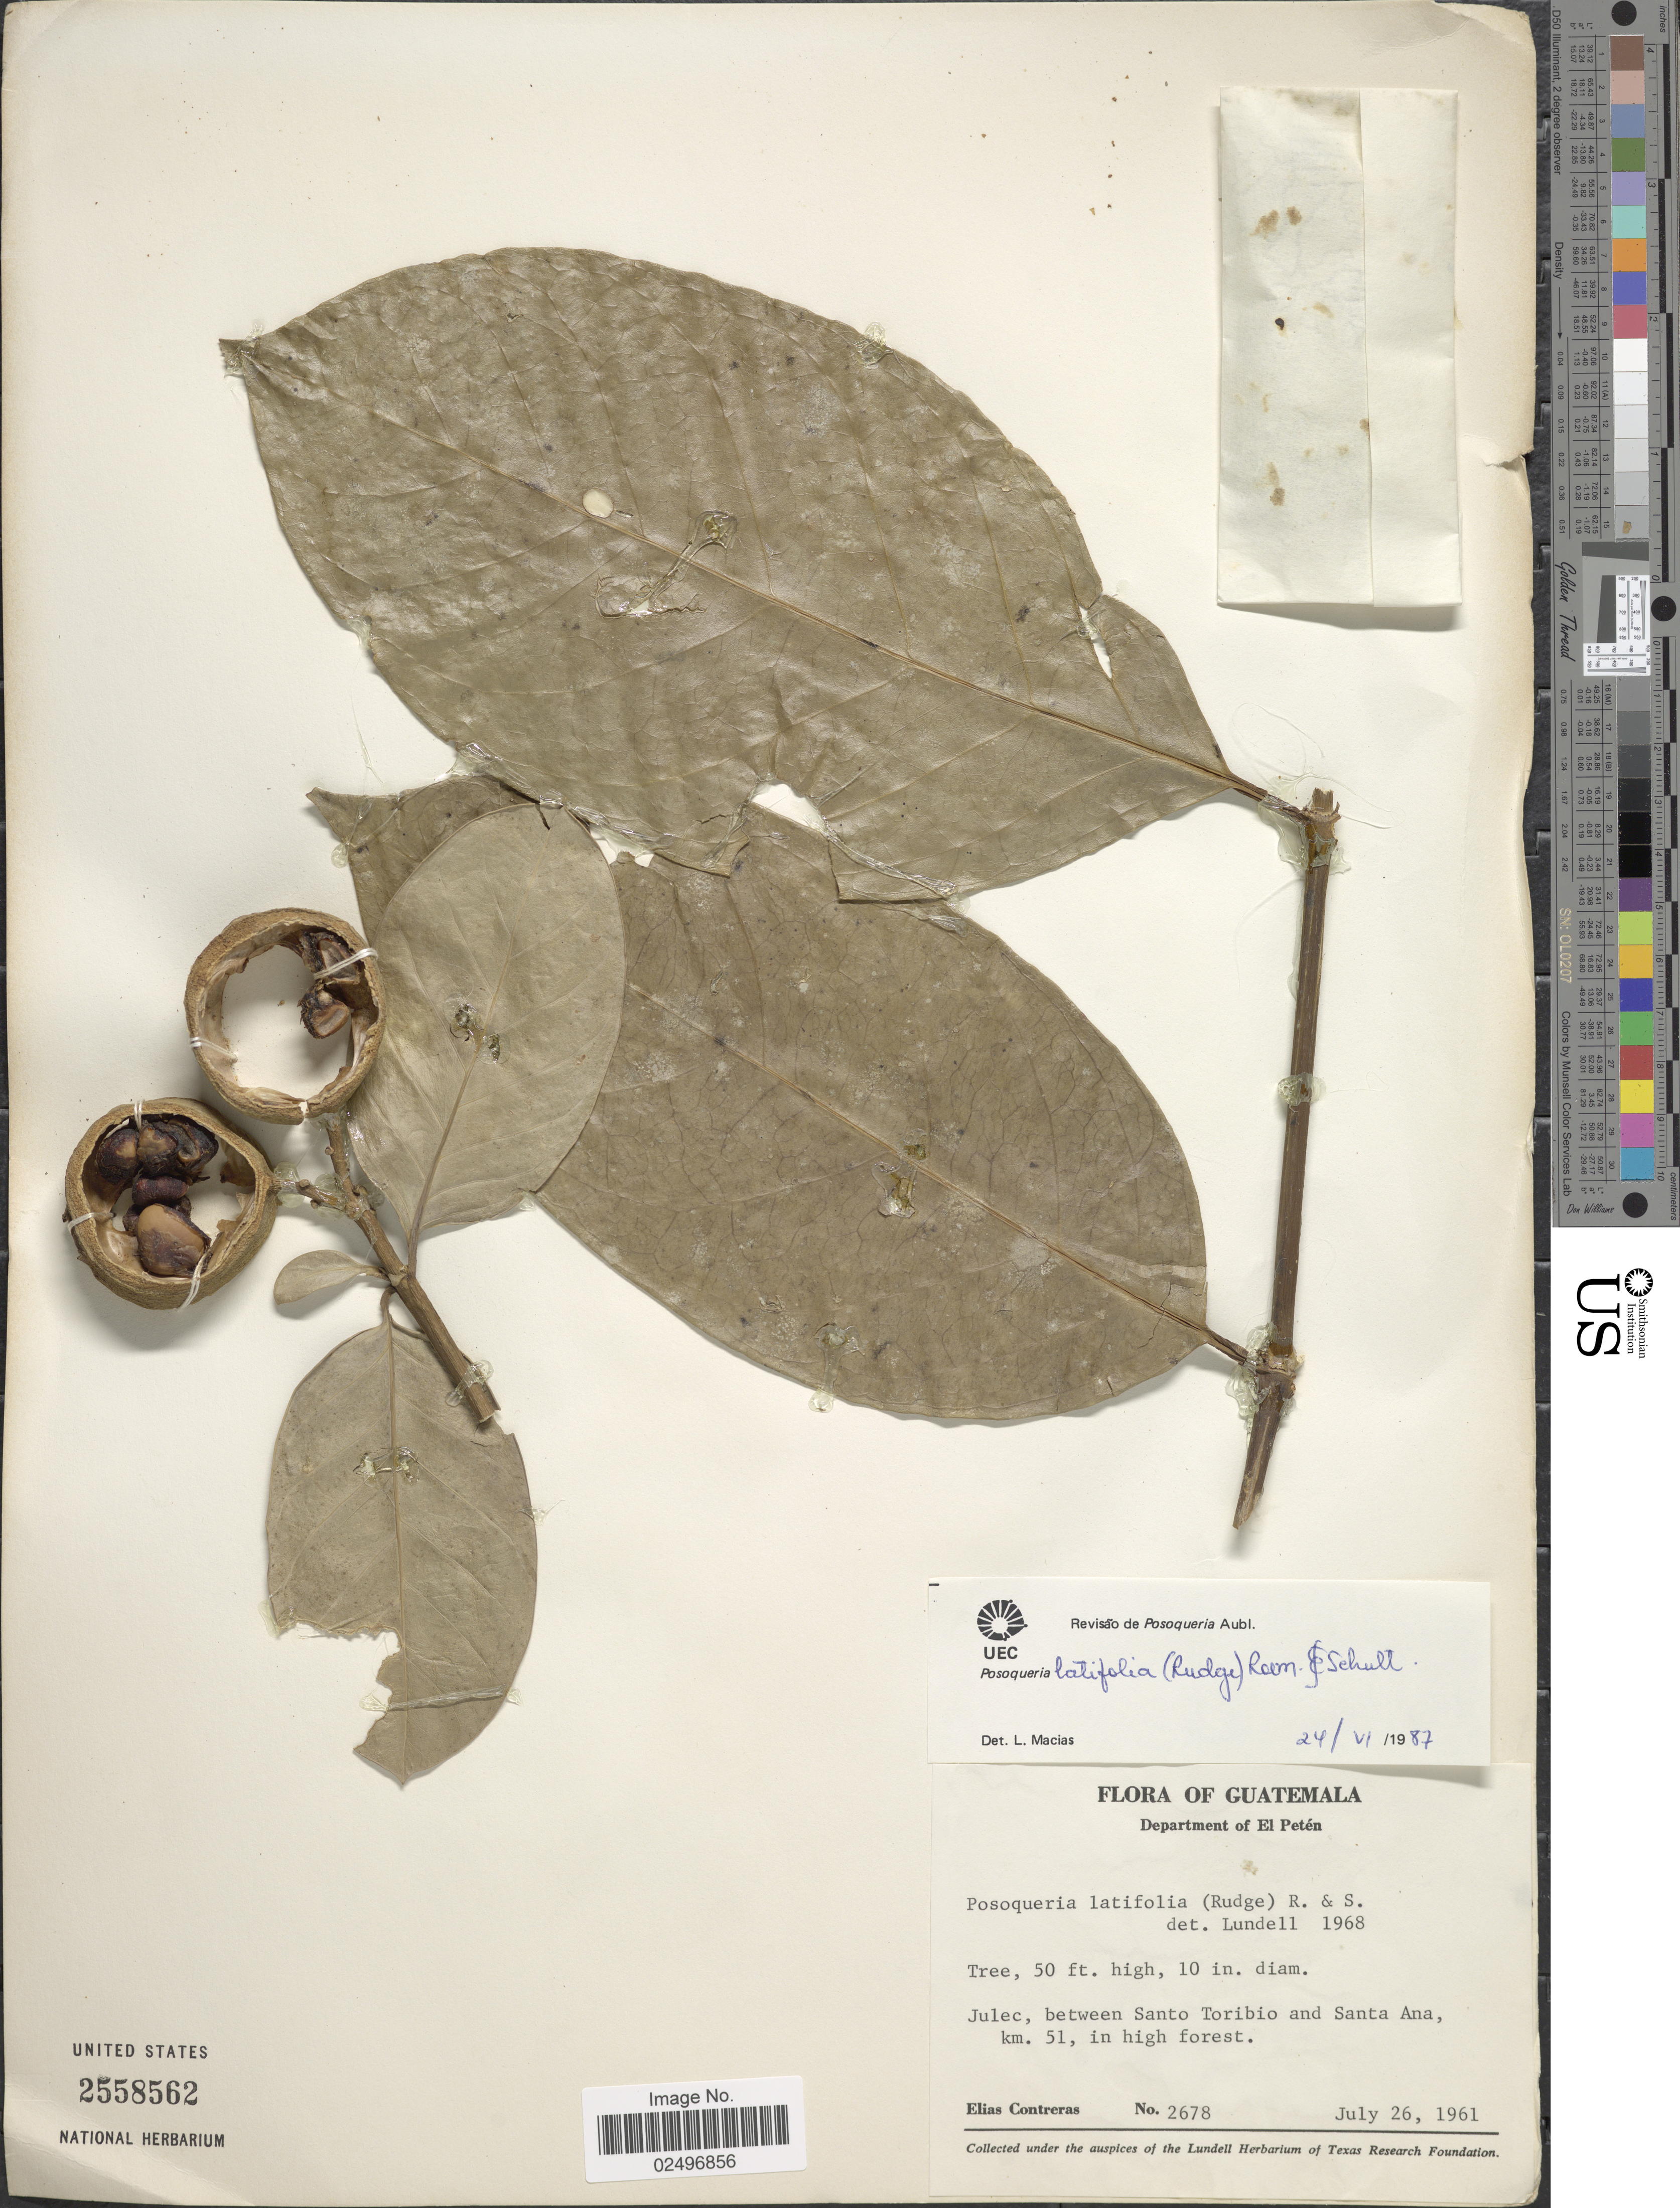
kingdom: Plantae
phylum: Tracheophyta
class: Magnoliopsida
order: Gentianales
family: Rubiaceae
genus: Posoqueria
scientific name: Posoqueria latifolia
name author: (Rudge) Roem. & Schult.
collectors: E. Contreras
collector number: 2678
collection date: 1961-07-26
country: Guatemala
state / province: El Petén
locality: Department of El Petén, Julec, between Santo Toribio and Santa Ana, km. 51, in high forest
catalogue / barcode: US 2558562